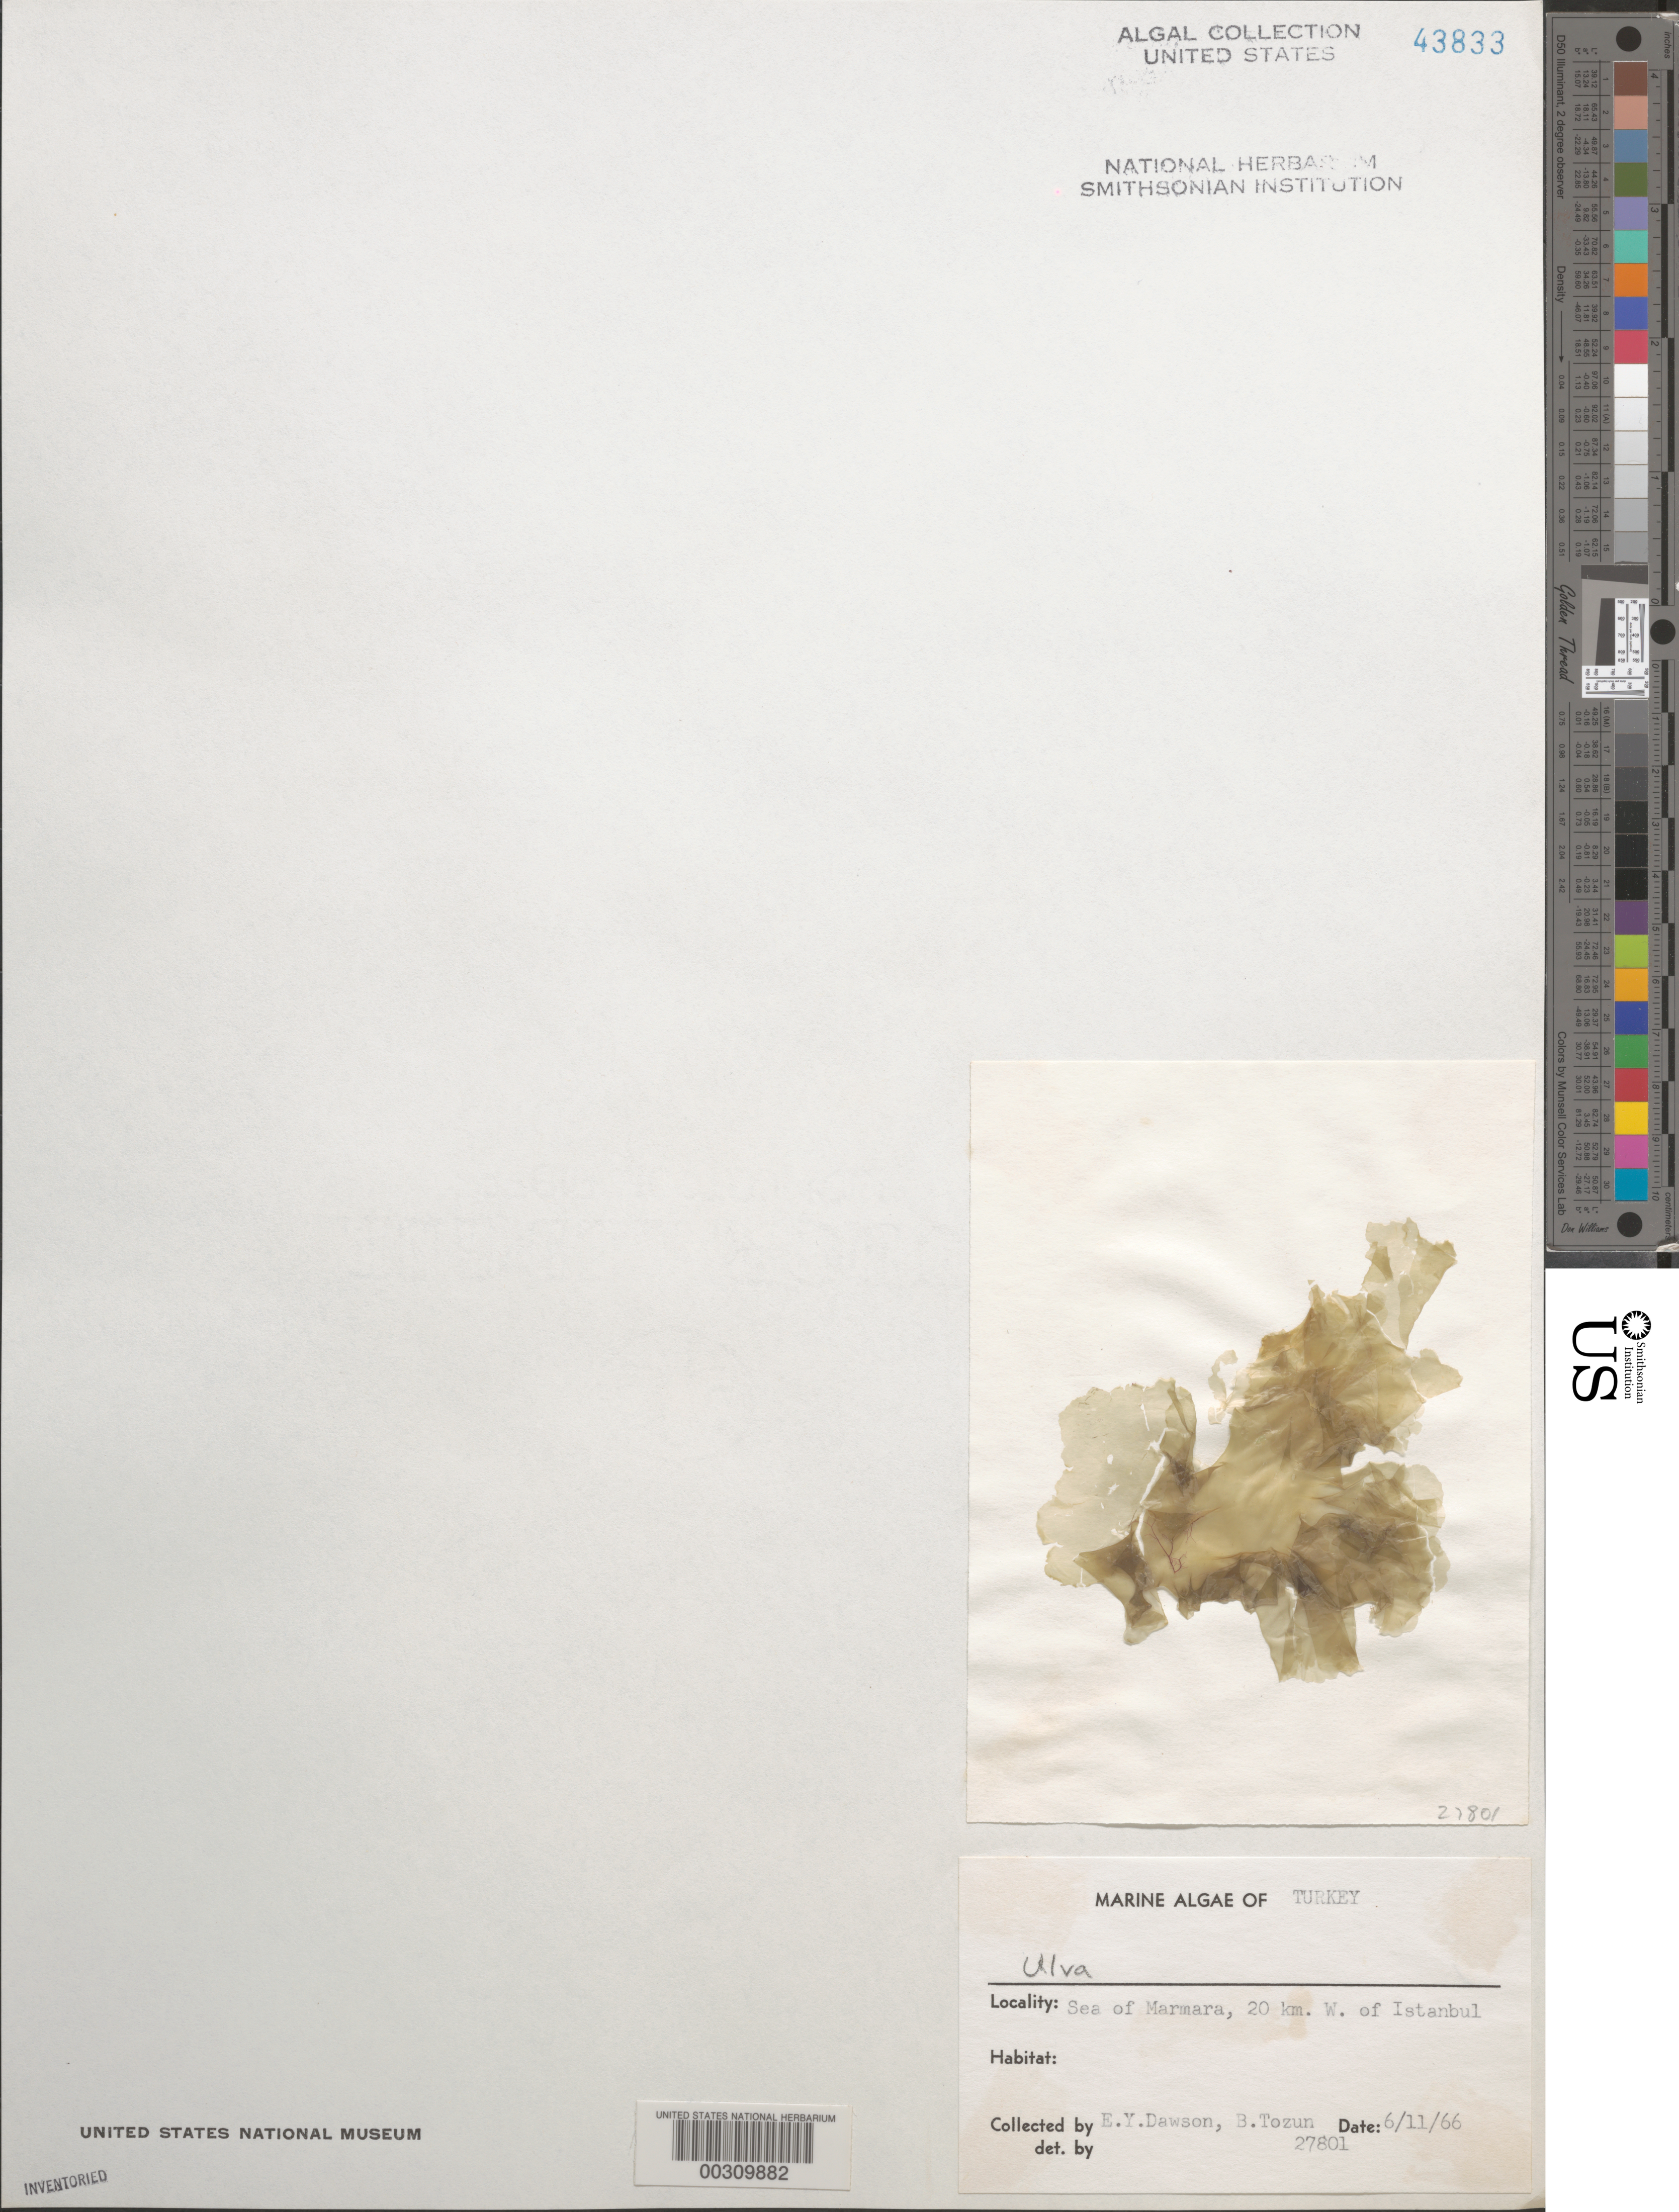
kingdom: Plantae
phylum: Chlorophyta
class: Ulvophyceae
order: Ulvales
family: Ulvaceae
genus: Ulva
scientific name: Ulva sp.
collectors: E. Y. Dawson & B. Tozun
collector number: EYD 27801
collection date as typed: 11 Jun 1966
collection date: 1966-06-11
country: Turkey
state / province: Istanbul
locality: Sea of Marmara, 20 km west of Istanbul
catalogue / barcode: US 43833